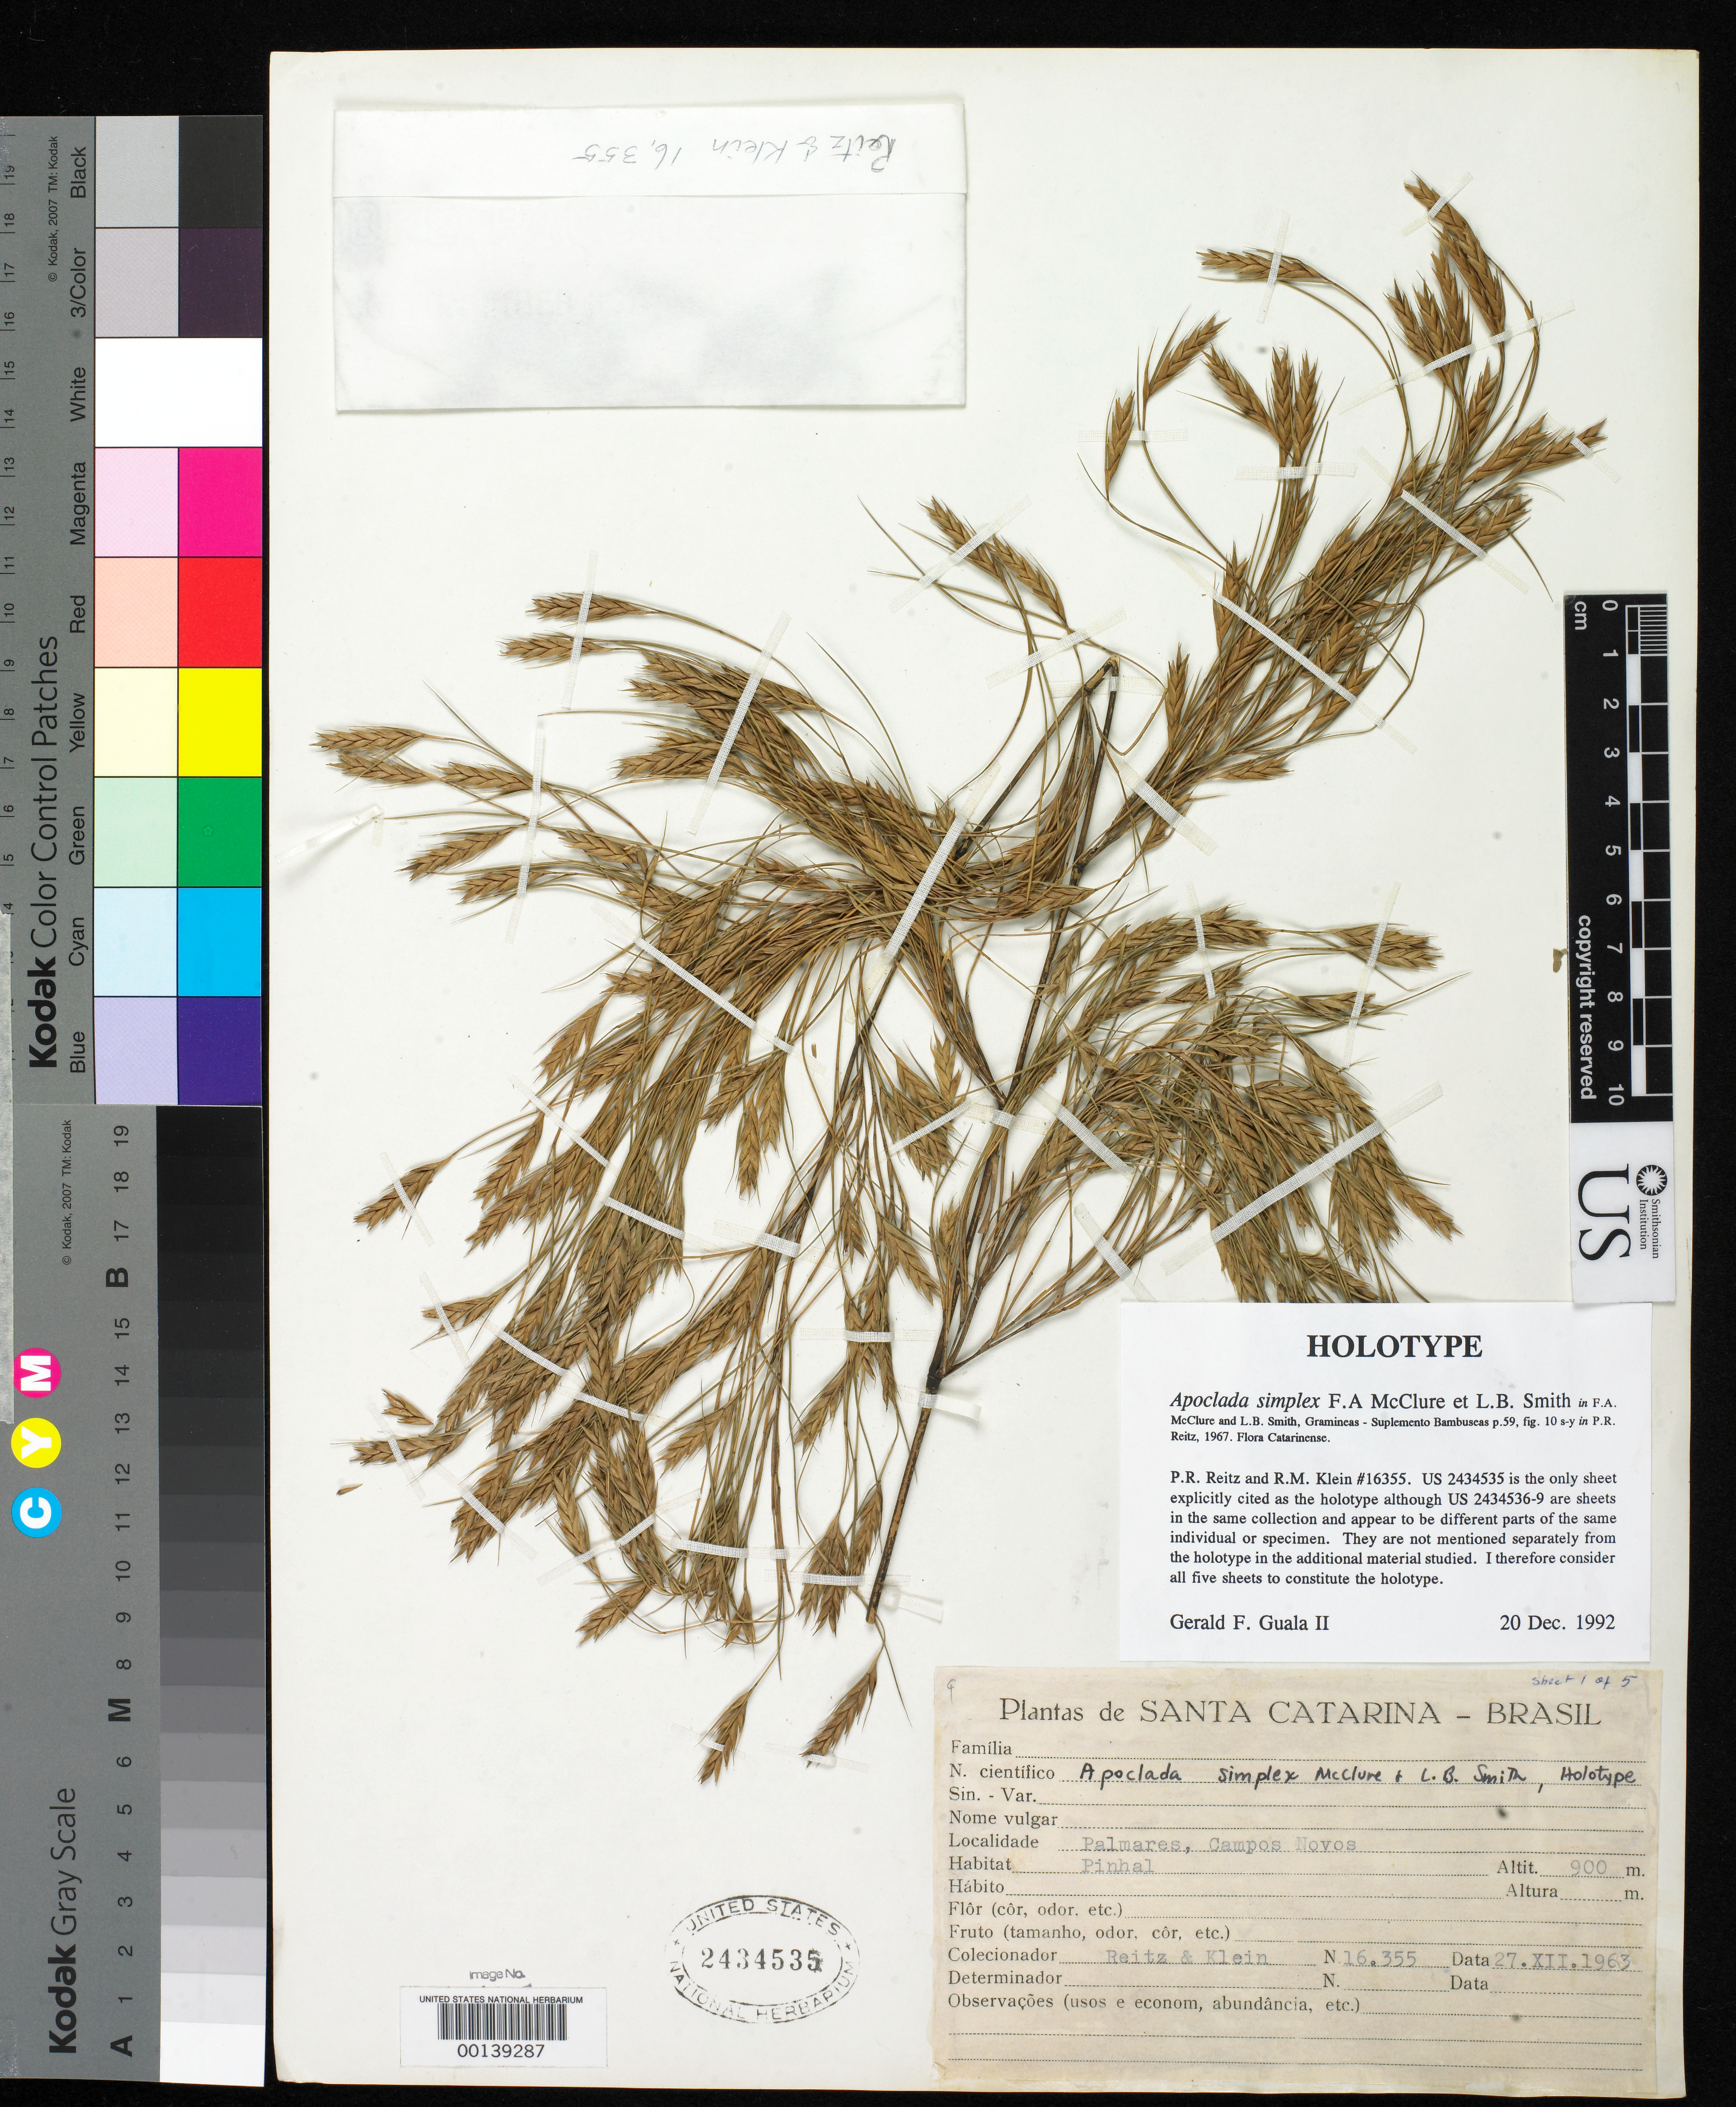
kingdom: Plantae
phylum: Tracheophyta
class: Liliopsida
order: Poales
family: Poaceae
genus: Apoclada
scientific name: Apoclada simplex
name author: McClure & L.B. Sm. in Reitz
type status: Holotype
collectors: R. Reitz & R. M. Klein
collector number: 16355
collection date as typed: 27 Dec 1963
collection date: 1963-12-27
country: Brazil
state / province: Santa Catarina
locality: Palmares, Campos Novos.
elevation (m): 900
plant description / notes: Protologue explicity (and only) cites US 2434535 as "holotypus speciei" but a series of 5 consecutively numbered sheets (USNH 2434535-2434539) are cross-annotated "sheet 1 of 5", "2 of 5", etc. and all were originally annotated "holotype" (sheets 2-5 altered at some later date to "isotype"). See annotation by G.F. Guala II (1992), concluding all 5 sheets comprise a single holotype.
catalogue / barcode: US 2434535